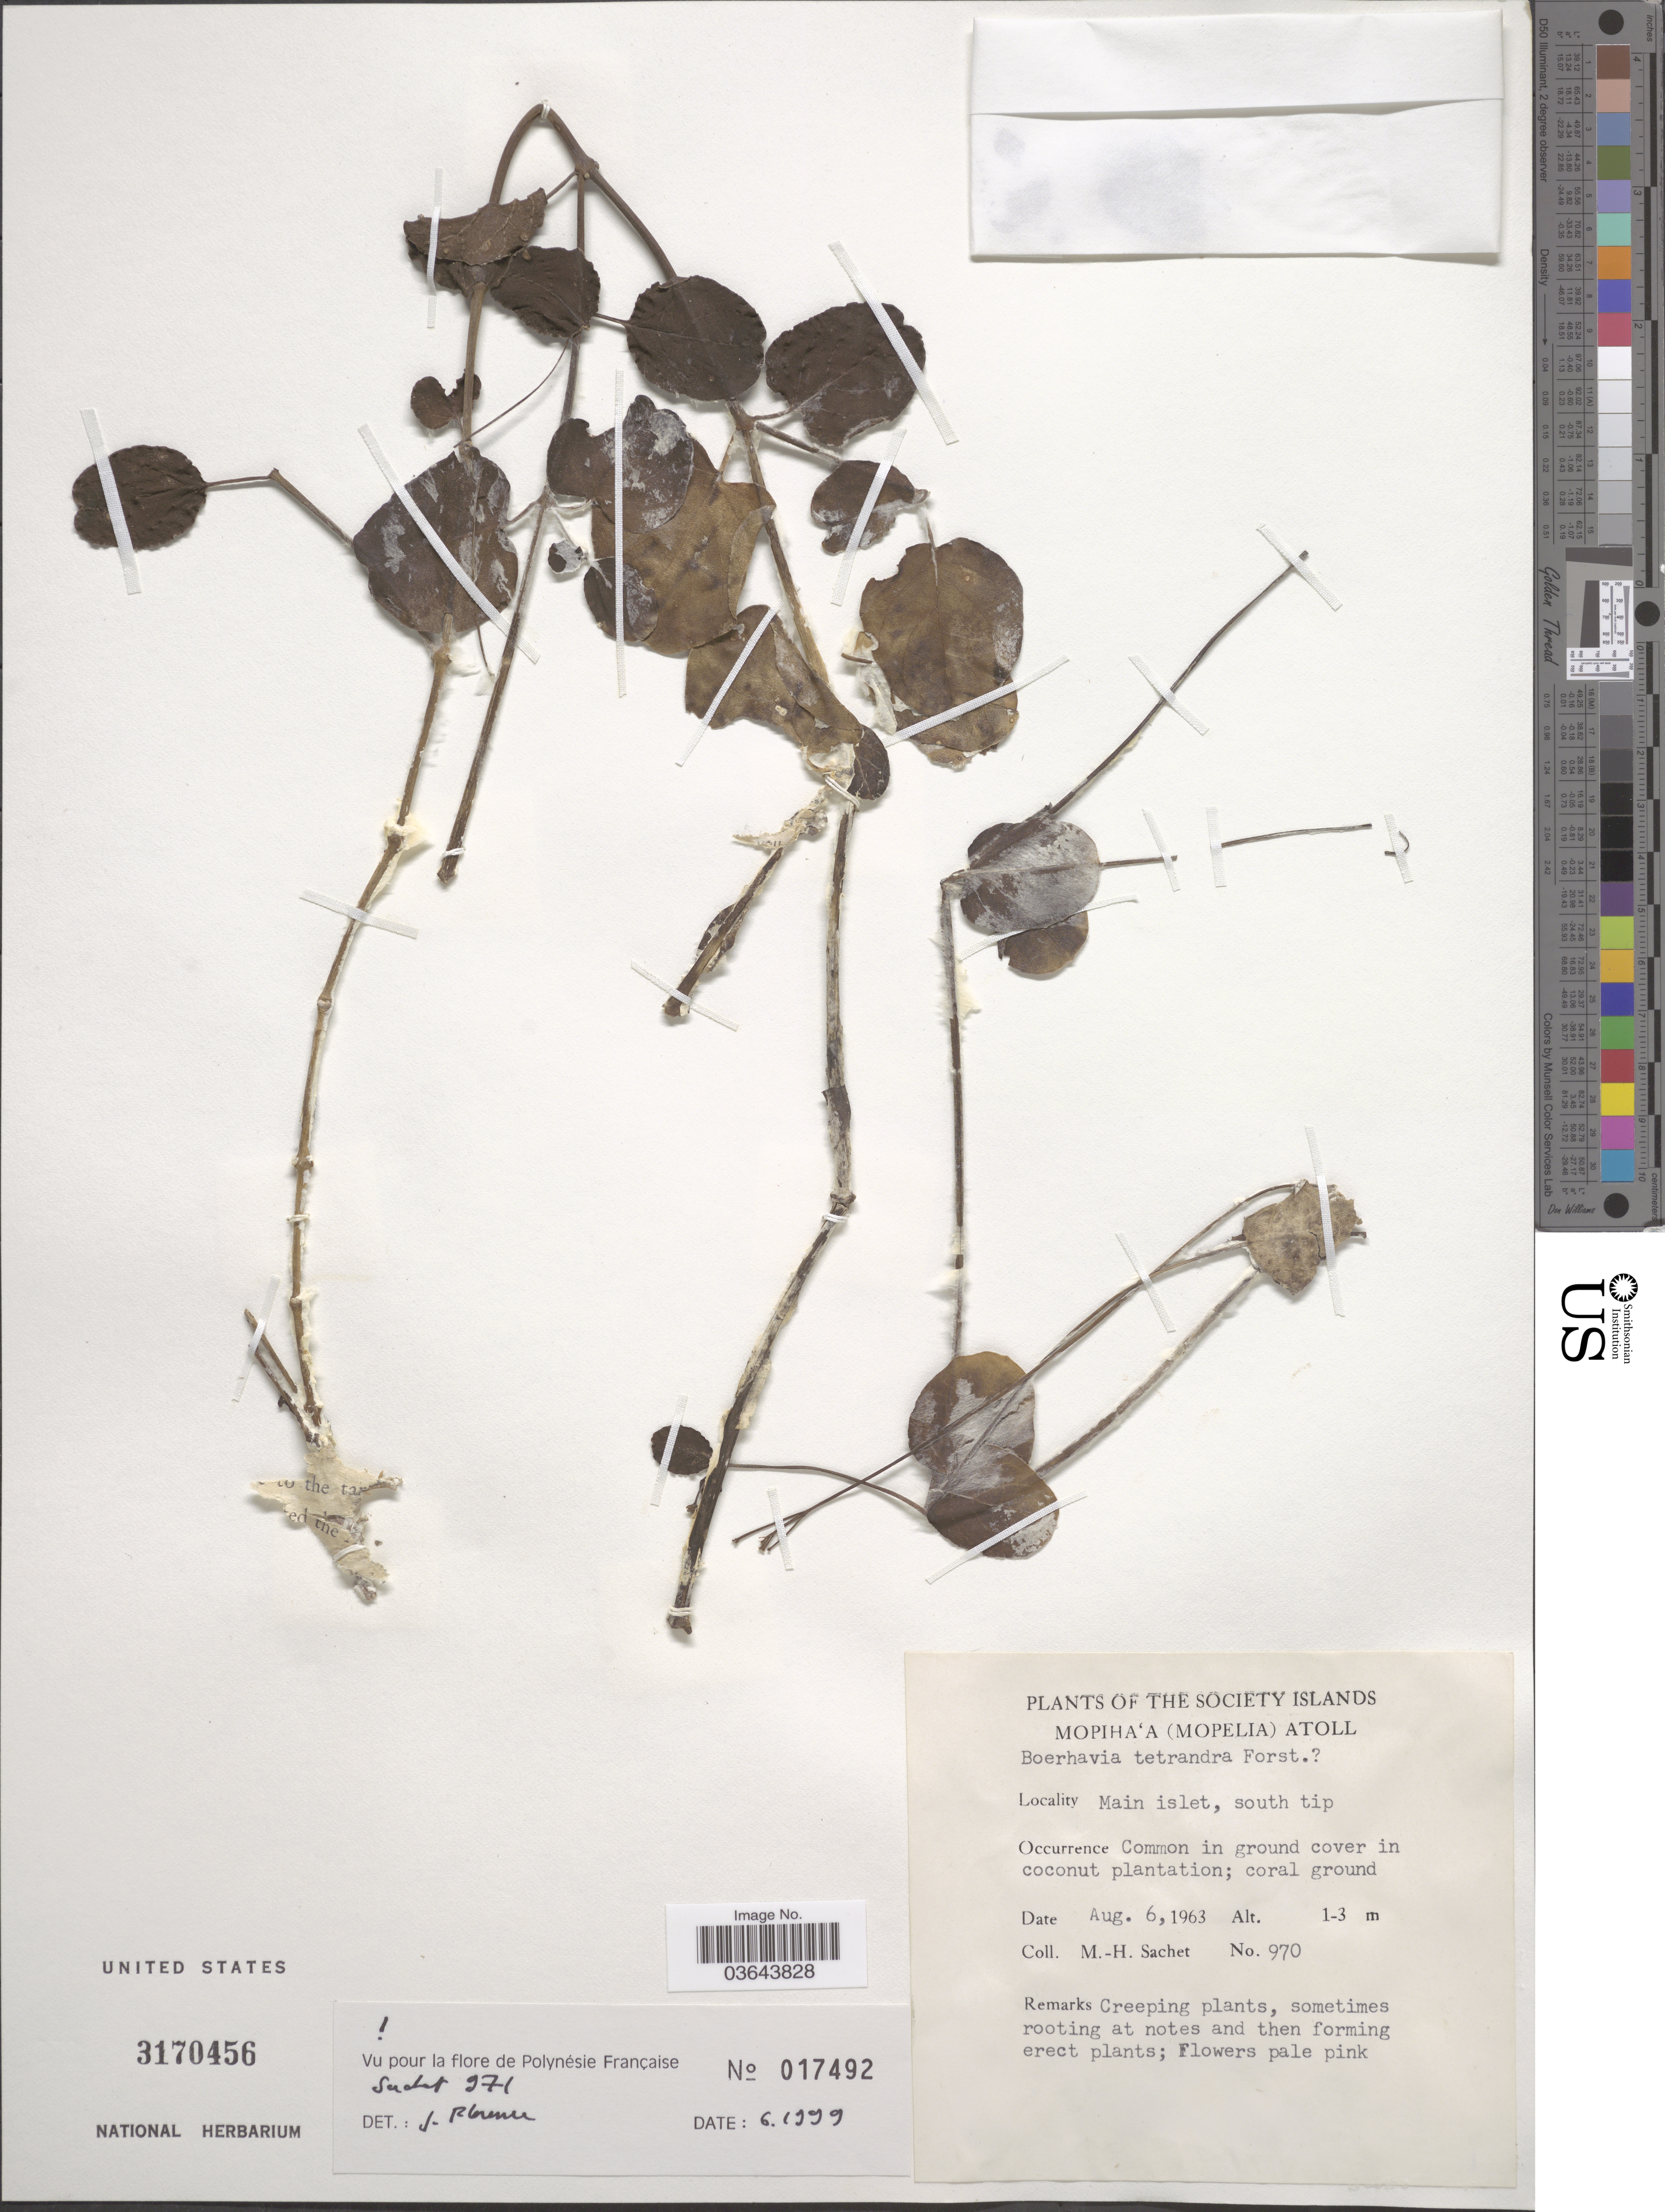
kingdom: Plantae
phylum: Tracheophyta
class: Magnoliopsida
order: Caryophyllales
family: Nyctaginaceae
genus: Boerhavia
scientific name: Boerhavia tetrandra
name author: G. Forst.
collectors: M.-H. Sachet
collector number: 970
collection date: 1963-08-06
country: French Polynesia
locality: The Society Islands. Mopiha'a (Mopelia) Atoll. Main islet, south tip.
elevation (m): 1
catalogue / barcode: US 3170456